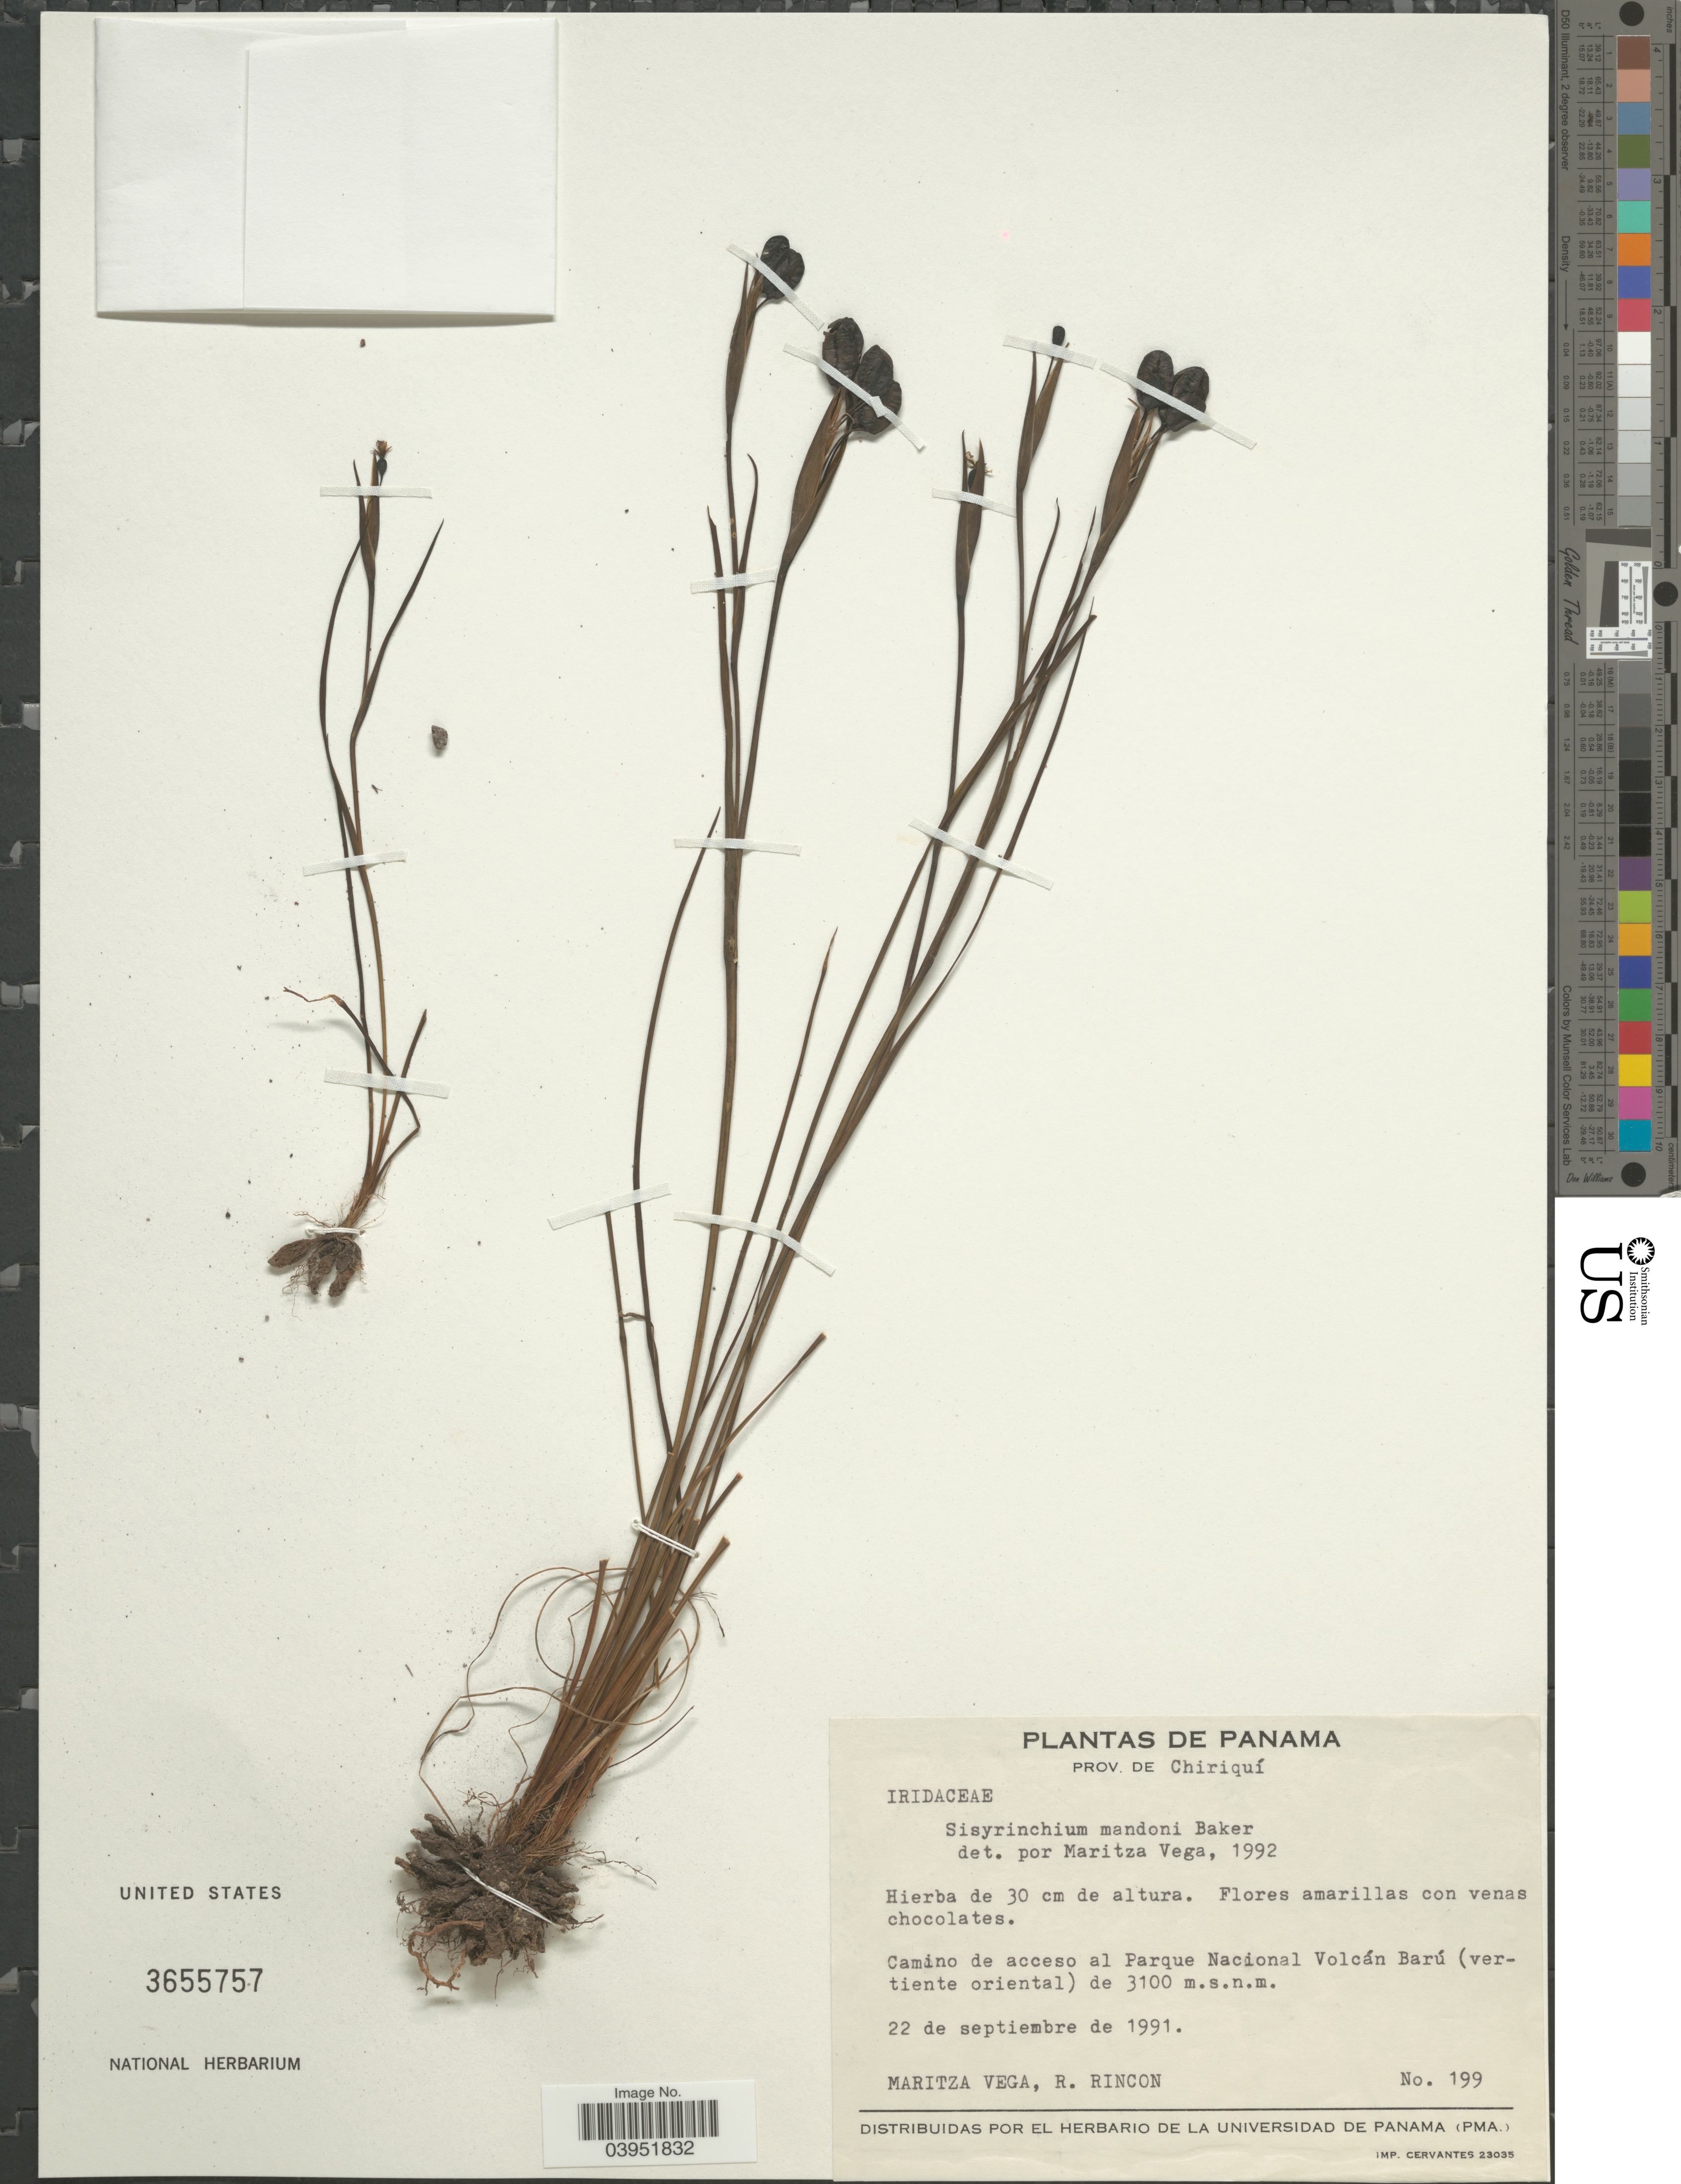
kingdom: Plantae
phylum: Tracheophyta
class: Liliopsida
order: Asparagales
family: Iridaceae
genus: Sisyrinchium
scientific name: Sisyrinchium mandonii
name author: Baker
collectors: M. Vega & R. Rincon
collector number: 199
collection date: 1991-09-22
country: Panama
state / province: Chiriqui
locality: Camino de acceso al Parque Nacional Volcán Barú (vertiente oriental).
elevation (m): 3100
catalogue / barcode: US 3655757